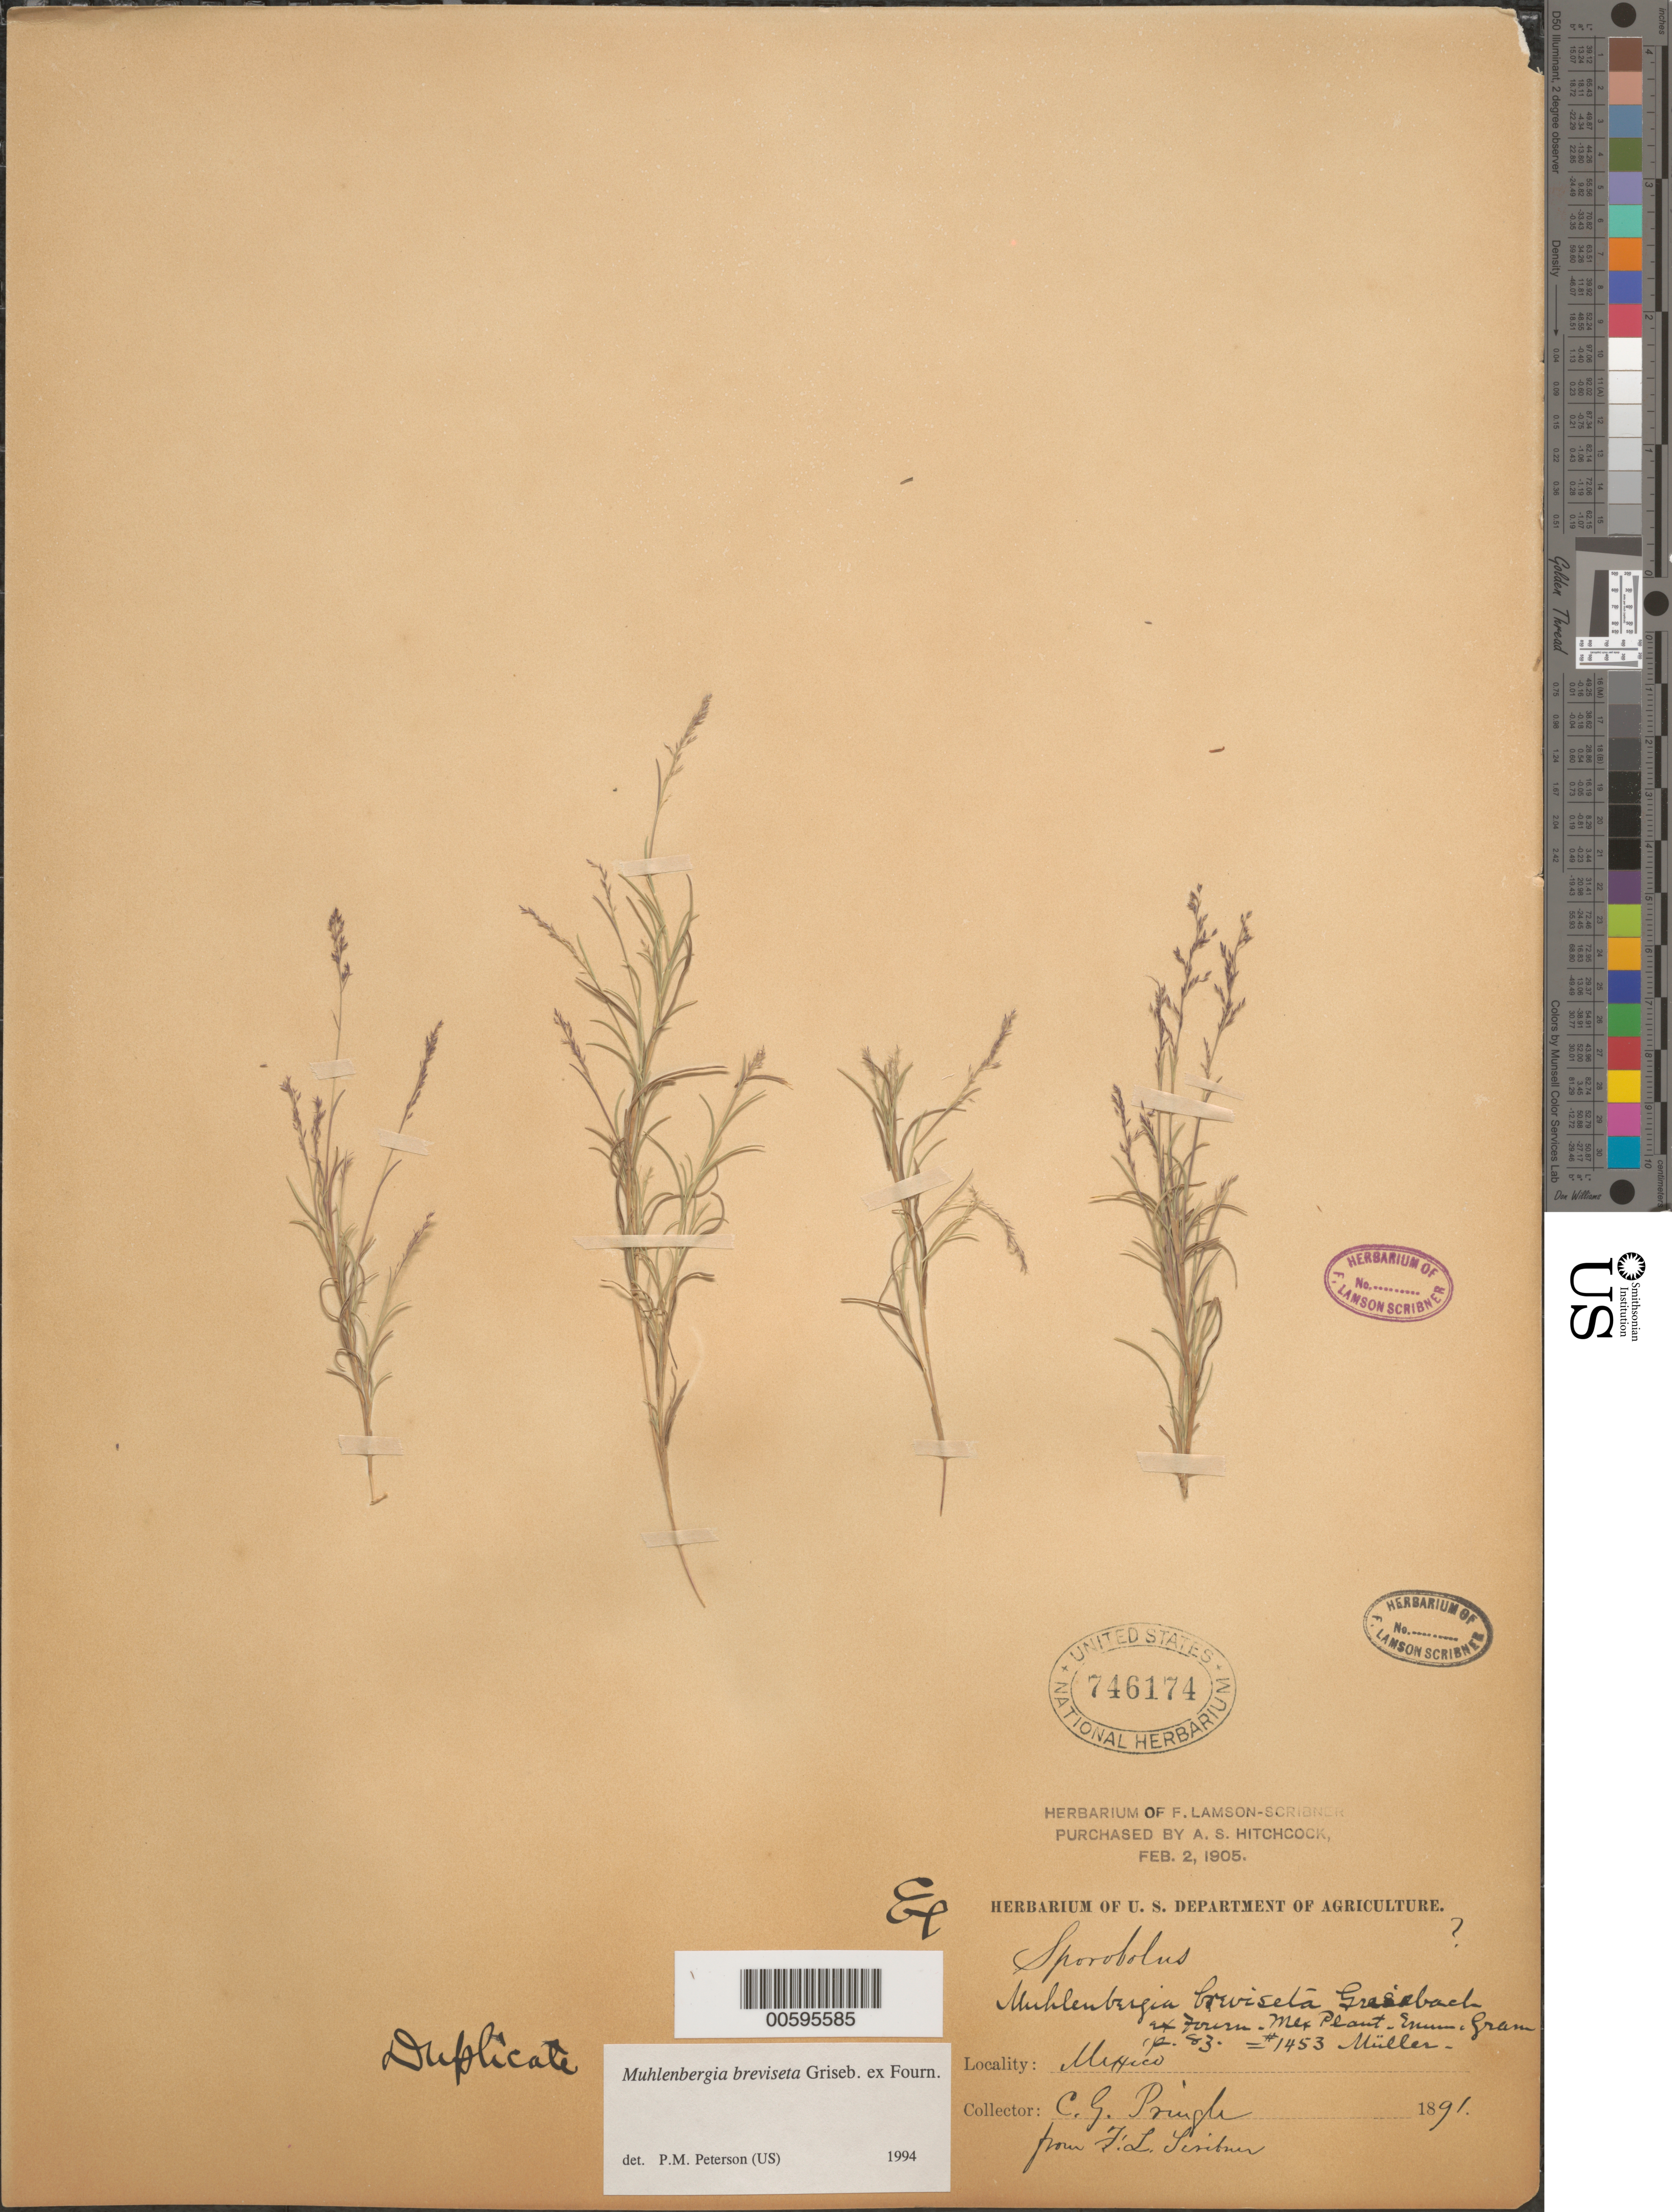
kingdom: Plantae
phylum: Tracheophyta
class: Liliopsida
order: Poales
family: Poaceae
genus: Muhlenbergia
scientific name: Muhlenbergia breviseta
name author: Griseb. ex E. Fourn.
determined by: Peterson, Paul M., (BOT), Smithsonian Institution - National Museum of Natural History (UNITED STATES)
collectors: C. G. Pringle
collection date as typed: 0 1891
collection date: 1891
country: Mexico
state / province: Durango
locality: San Ramon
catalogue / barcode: US 746174